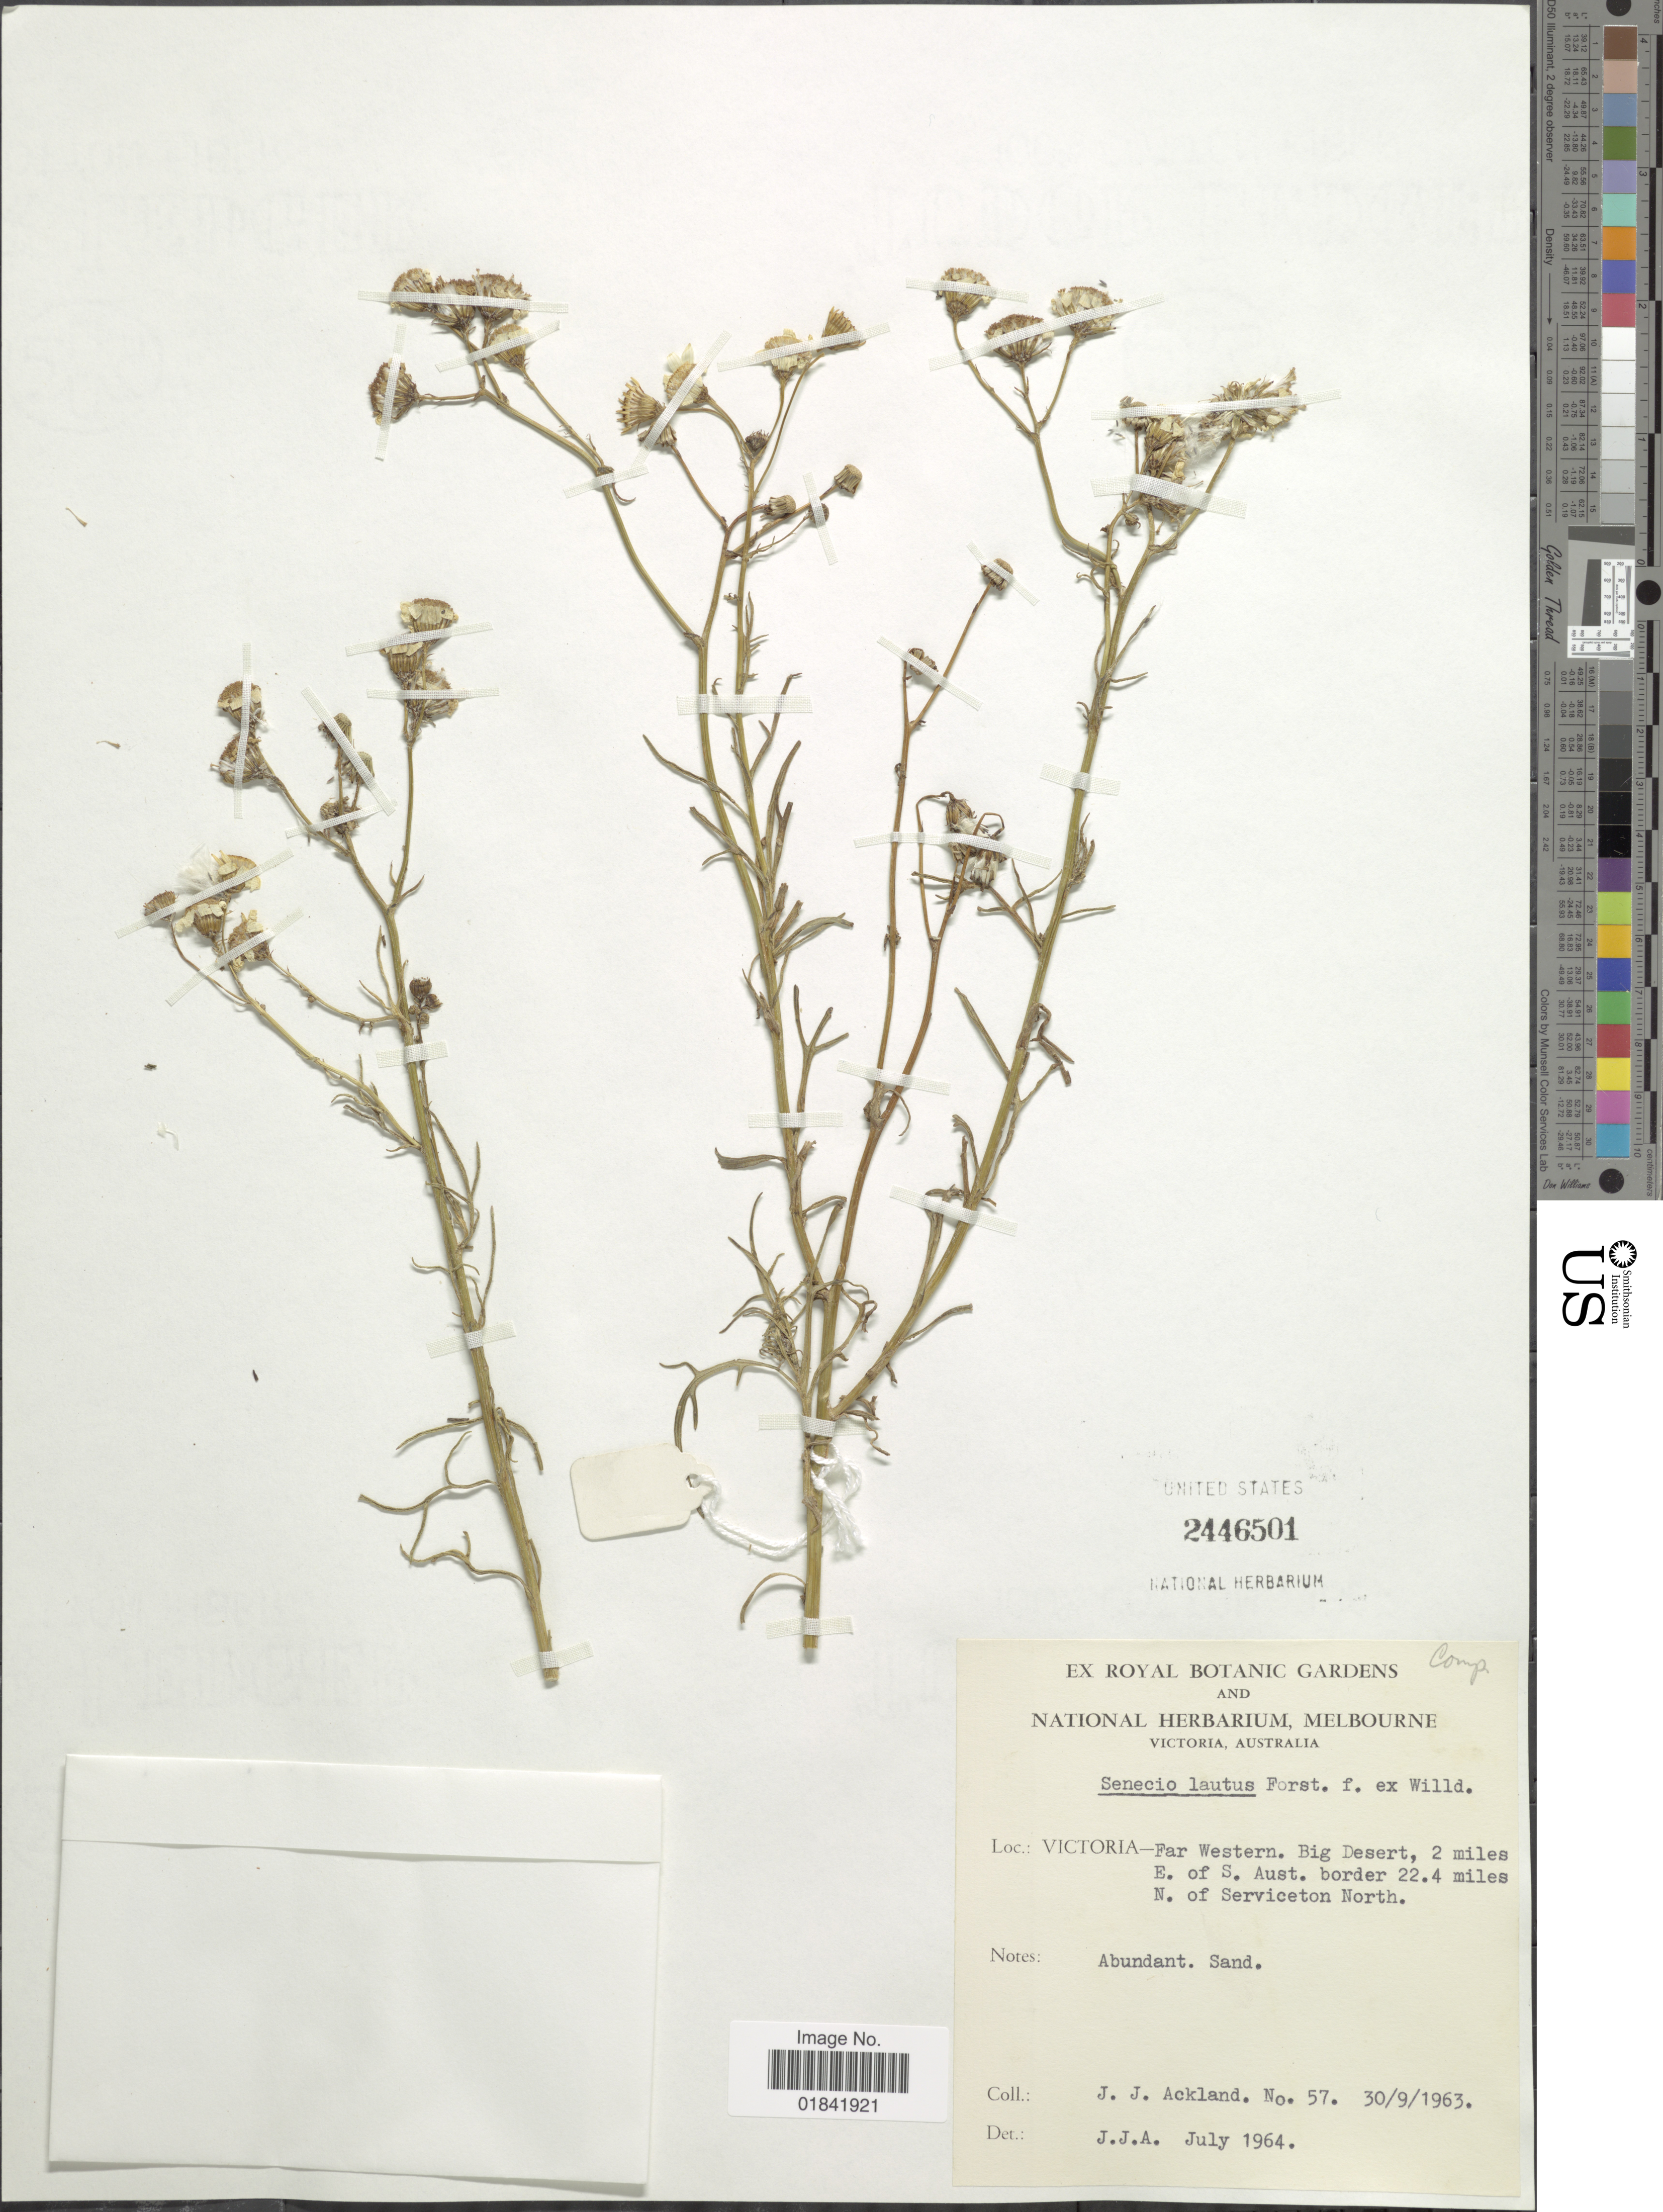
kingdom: Plantae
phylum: Tracheophyta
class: Magnoliopsida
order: Asterales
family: Asteraceae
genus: Senecio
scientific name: Senecio lautus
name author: Sol. ex G. Forst.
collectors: J. J. Ackland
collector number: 57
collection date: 1963-09-30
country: Australia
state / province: Victoria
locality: Victoria, Far Western, Biig Desert, 2 miles E. of S. Aust. border 22.4 miles N. of Serviceton North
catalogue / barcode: US 2446501